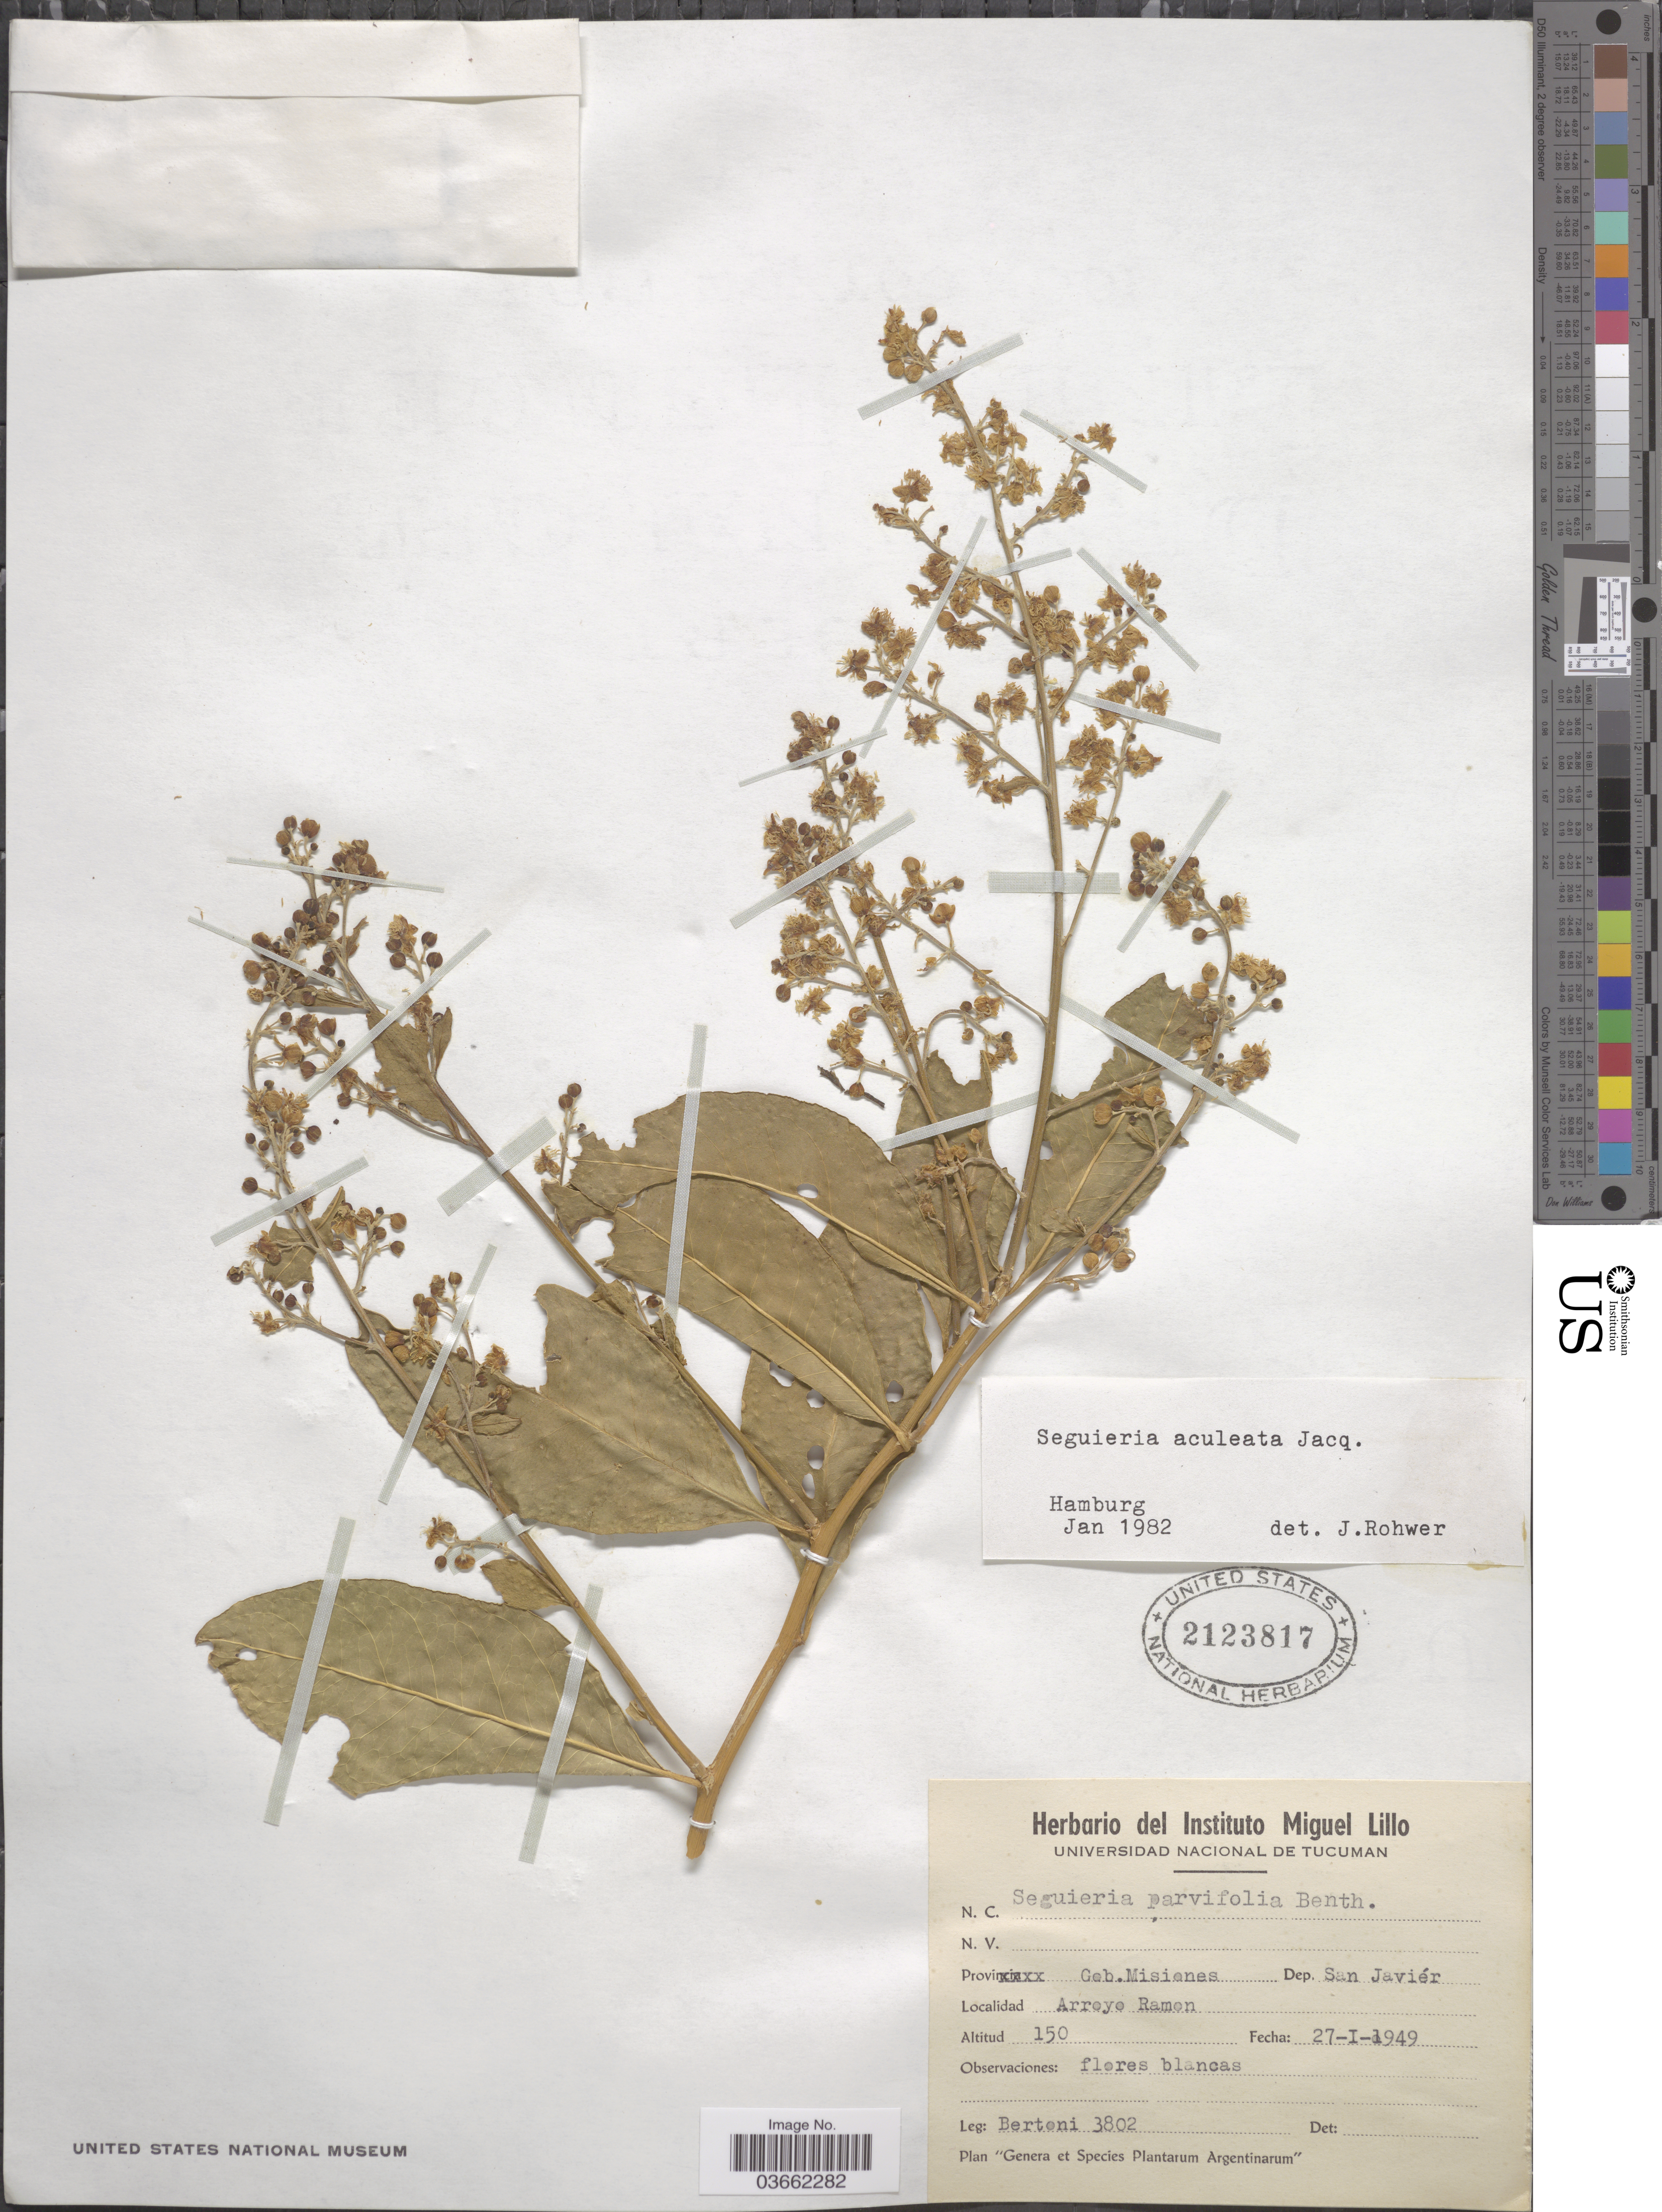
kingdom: Plantae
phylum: Tracheophyta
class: Magnoliopsida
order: Caryophyllales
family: Phytolaccaceae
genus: Seguieria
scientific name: Seguieria aculeata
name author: Jacq.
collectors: -- Bertoni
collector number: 3802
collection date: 1949-01-27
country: Argentina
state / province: Misiones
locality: Gob. Misiones. Dep. San Javiér. Arroyo Ramon.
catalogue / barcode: US 2123817